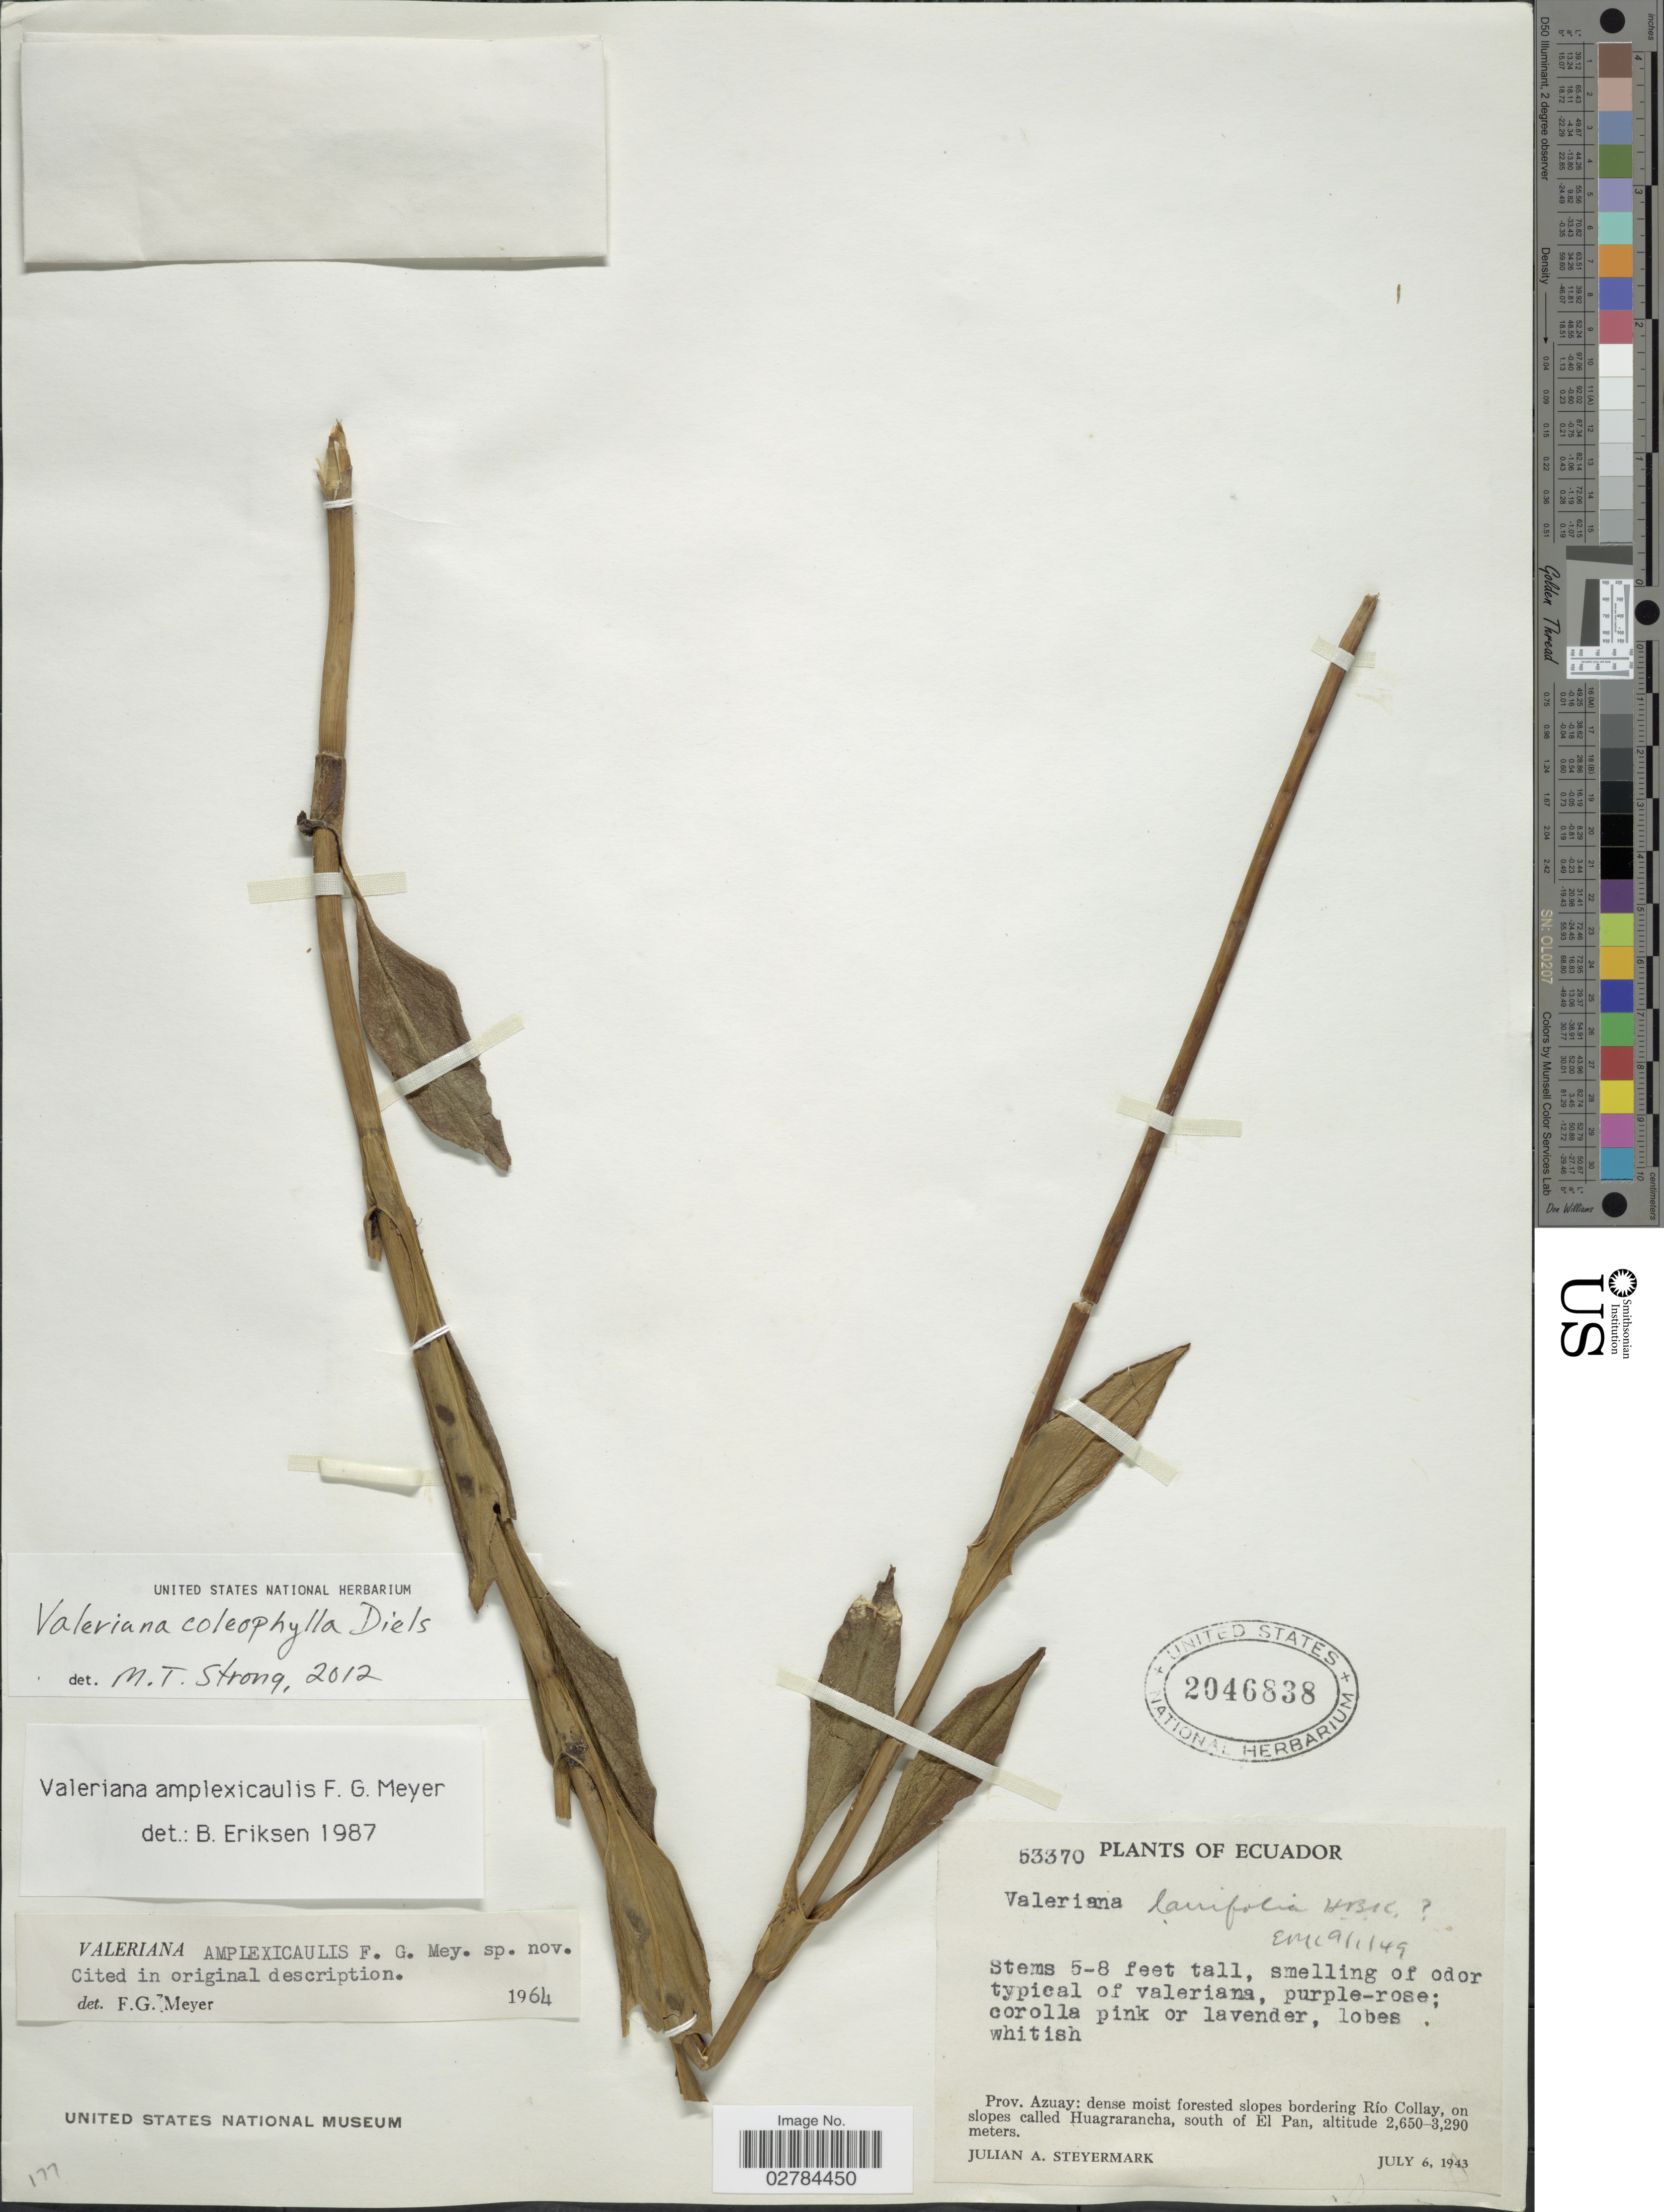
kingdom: Plantae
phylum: Tracheophyta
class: Magnoliopsida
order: Dipsacales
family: Caprifoliaceae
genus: Valeriana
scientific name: Valeriana coleophylla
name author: Diels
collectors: J. Steyermark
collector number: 53370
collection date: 1943-07-06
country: Ecuador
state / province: Azuay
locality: Dense moist forested slopes bordering Río Collay, on slopes called Huagrarancha, south of El Pan.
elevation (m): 2650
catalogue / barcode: US 2046838